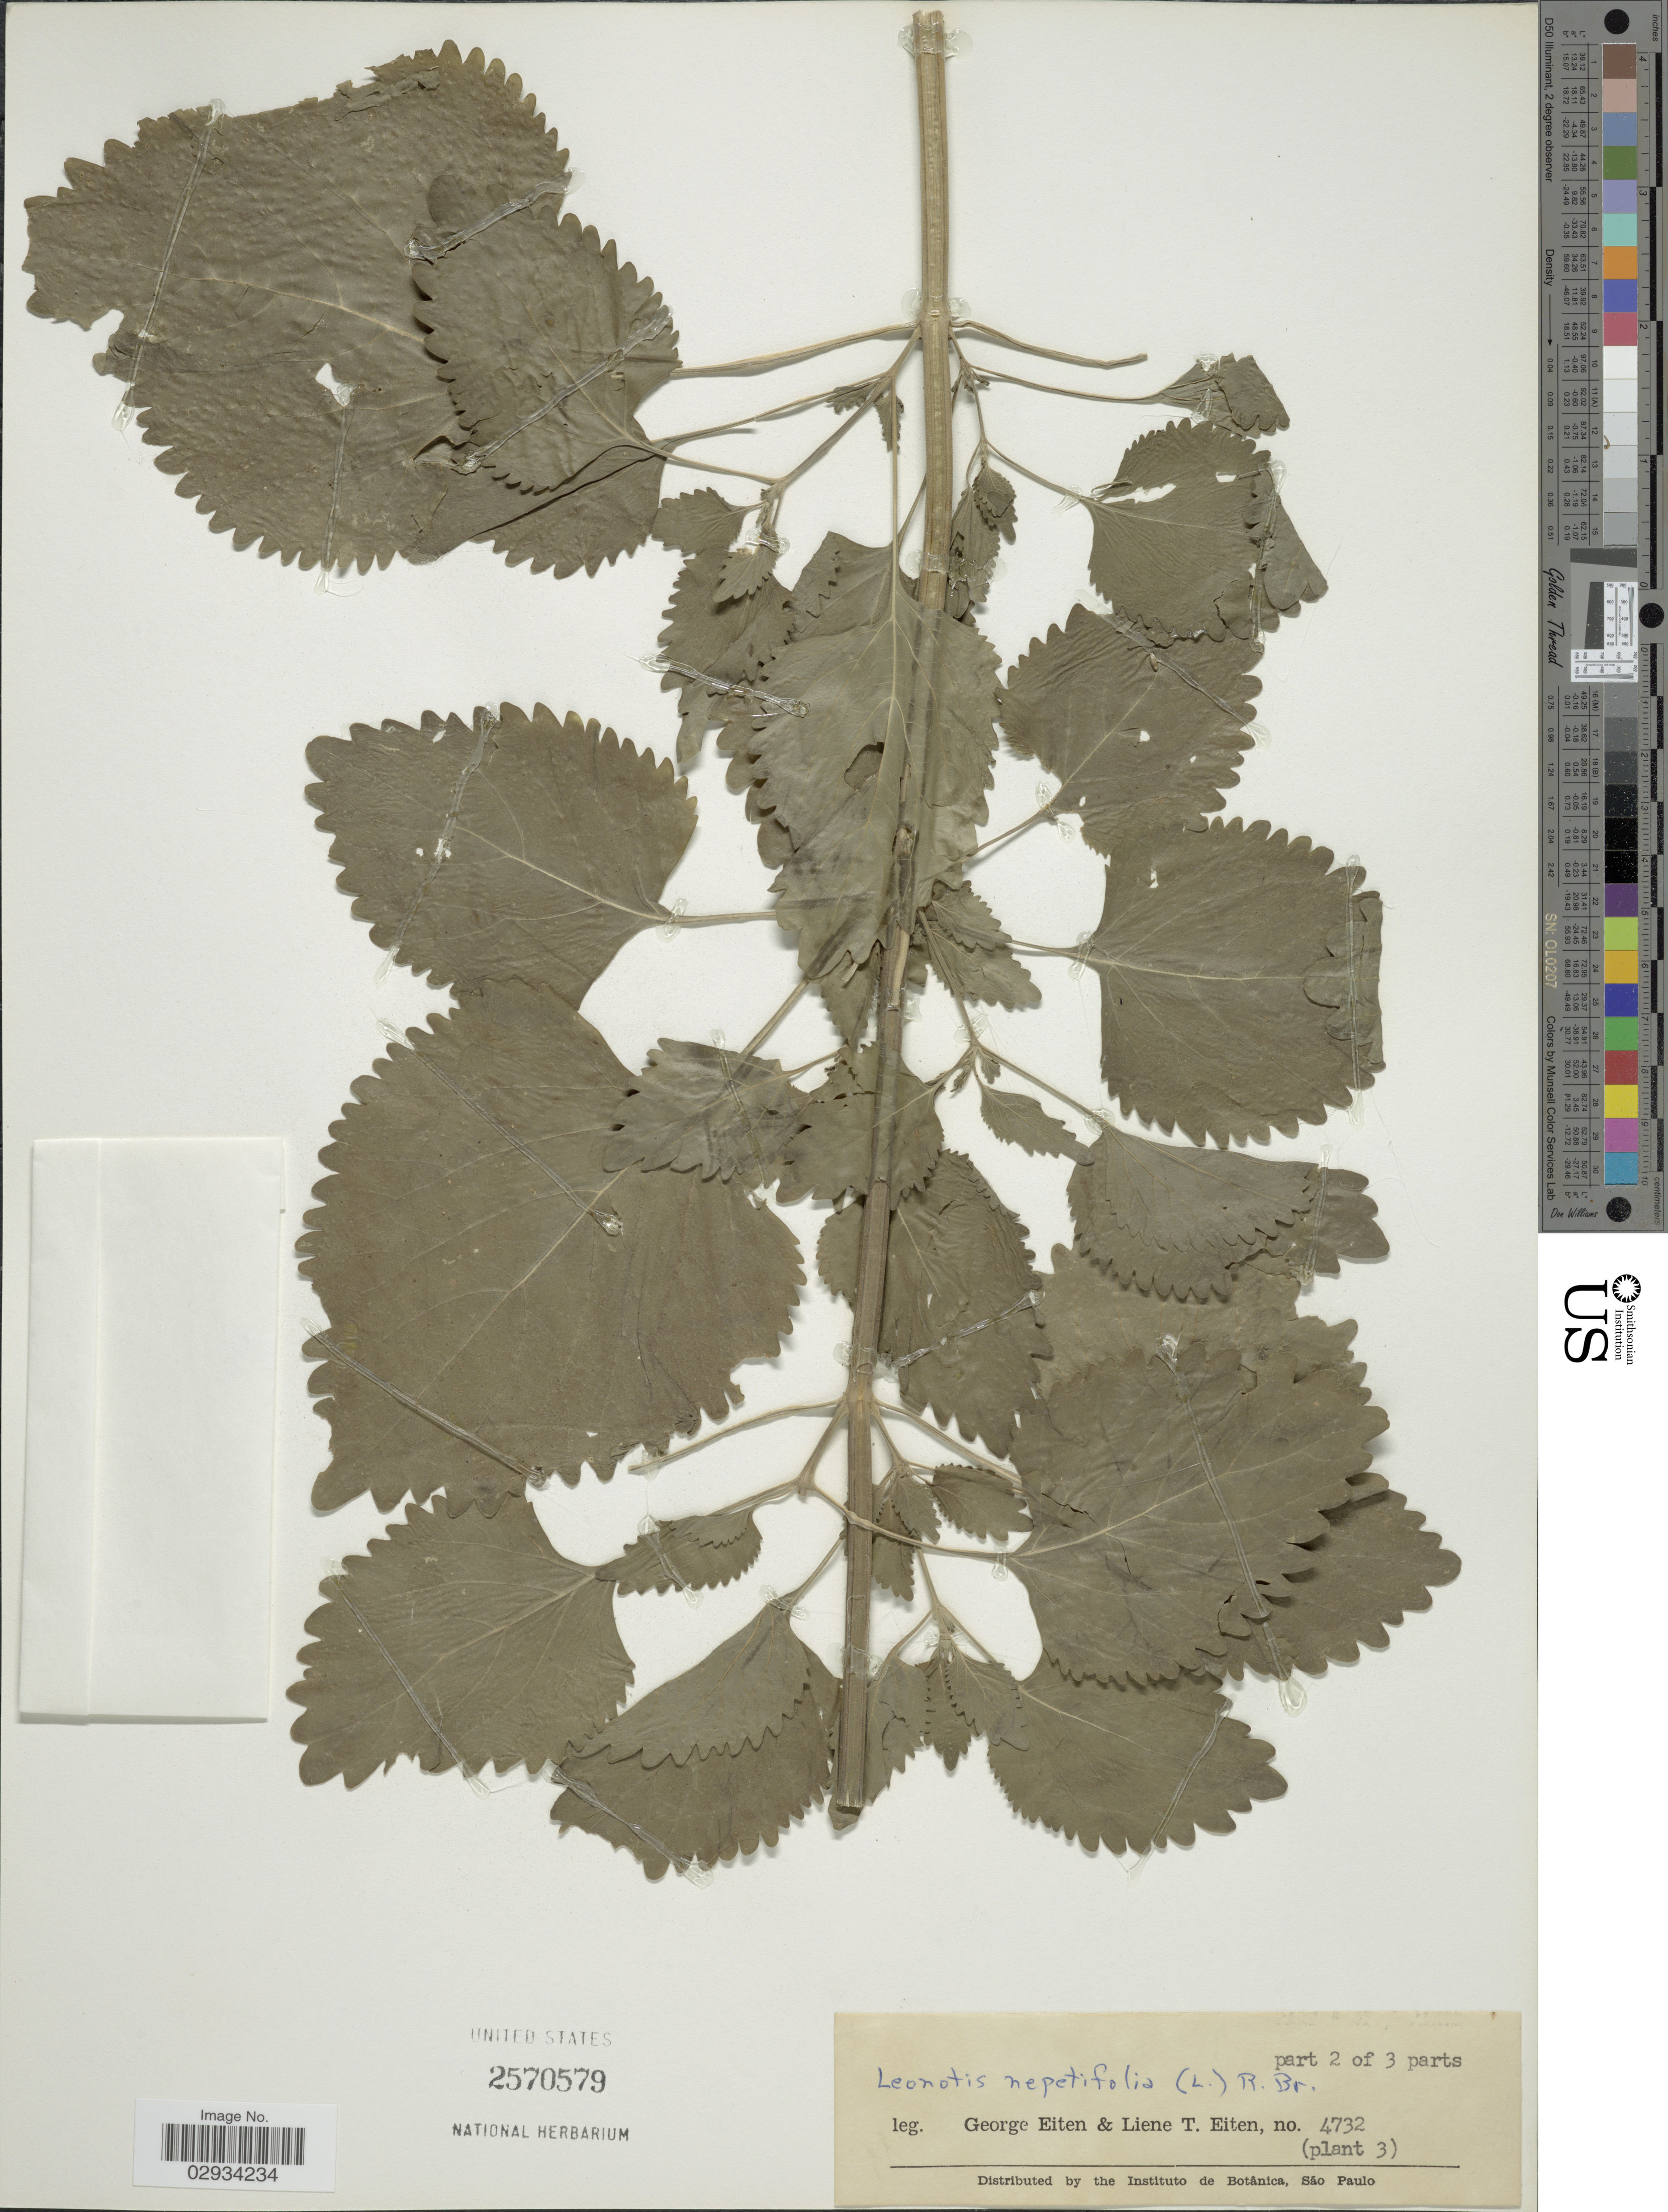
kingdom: Plantae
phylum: Tracheophyta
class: Magnoliopsida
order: Lamiales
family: Lamiaceae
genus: Leonotis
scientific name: Leonotis nepetifolia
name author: (L.) R. Br.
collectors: G. Eiten & L. T. Eiten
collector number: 4732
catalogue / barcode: US 2570579